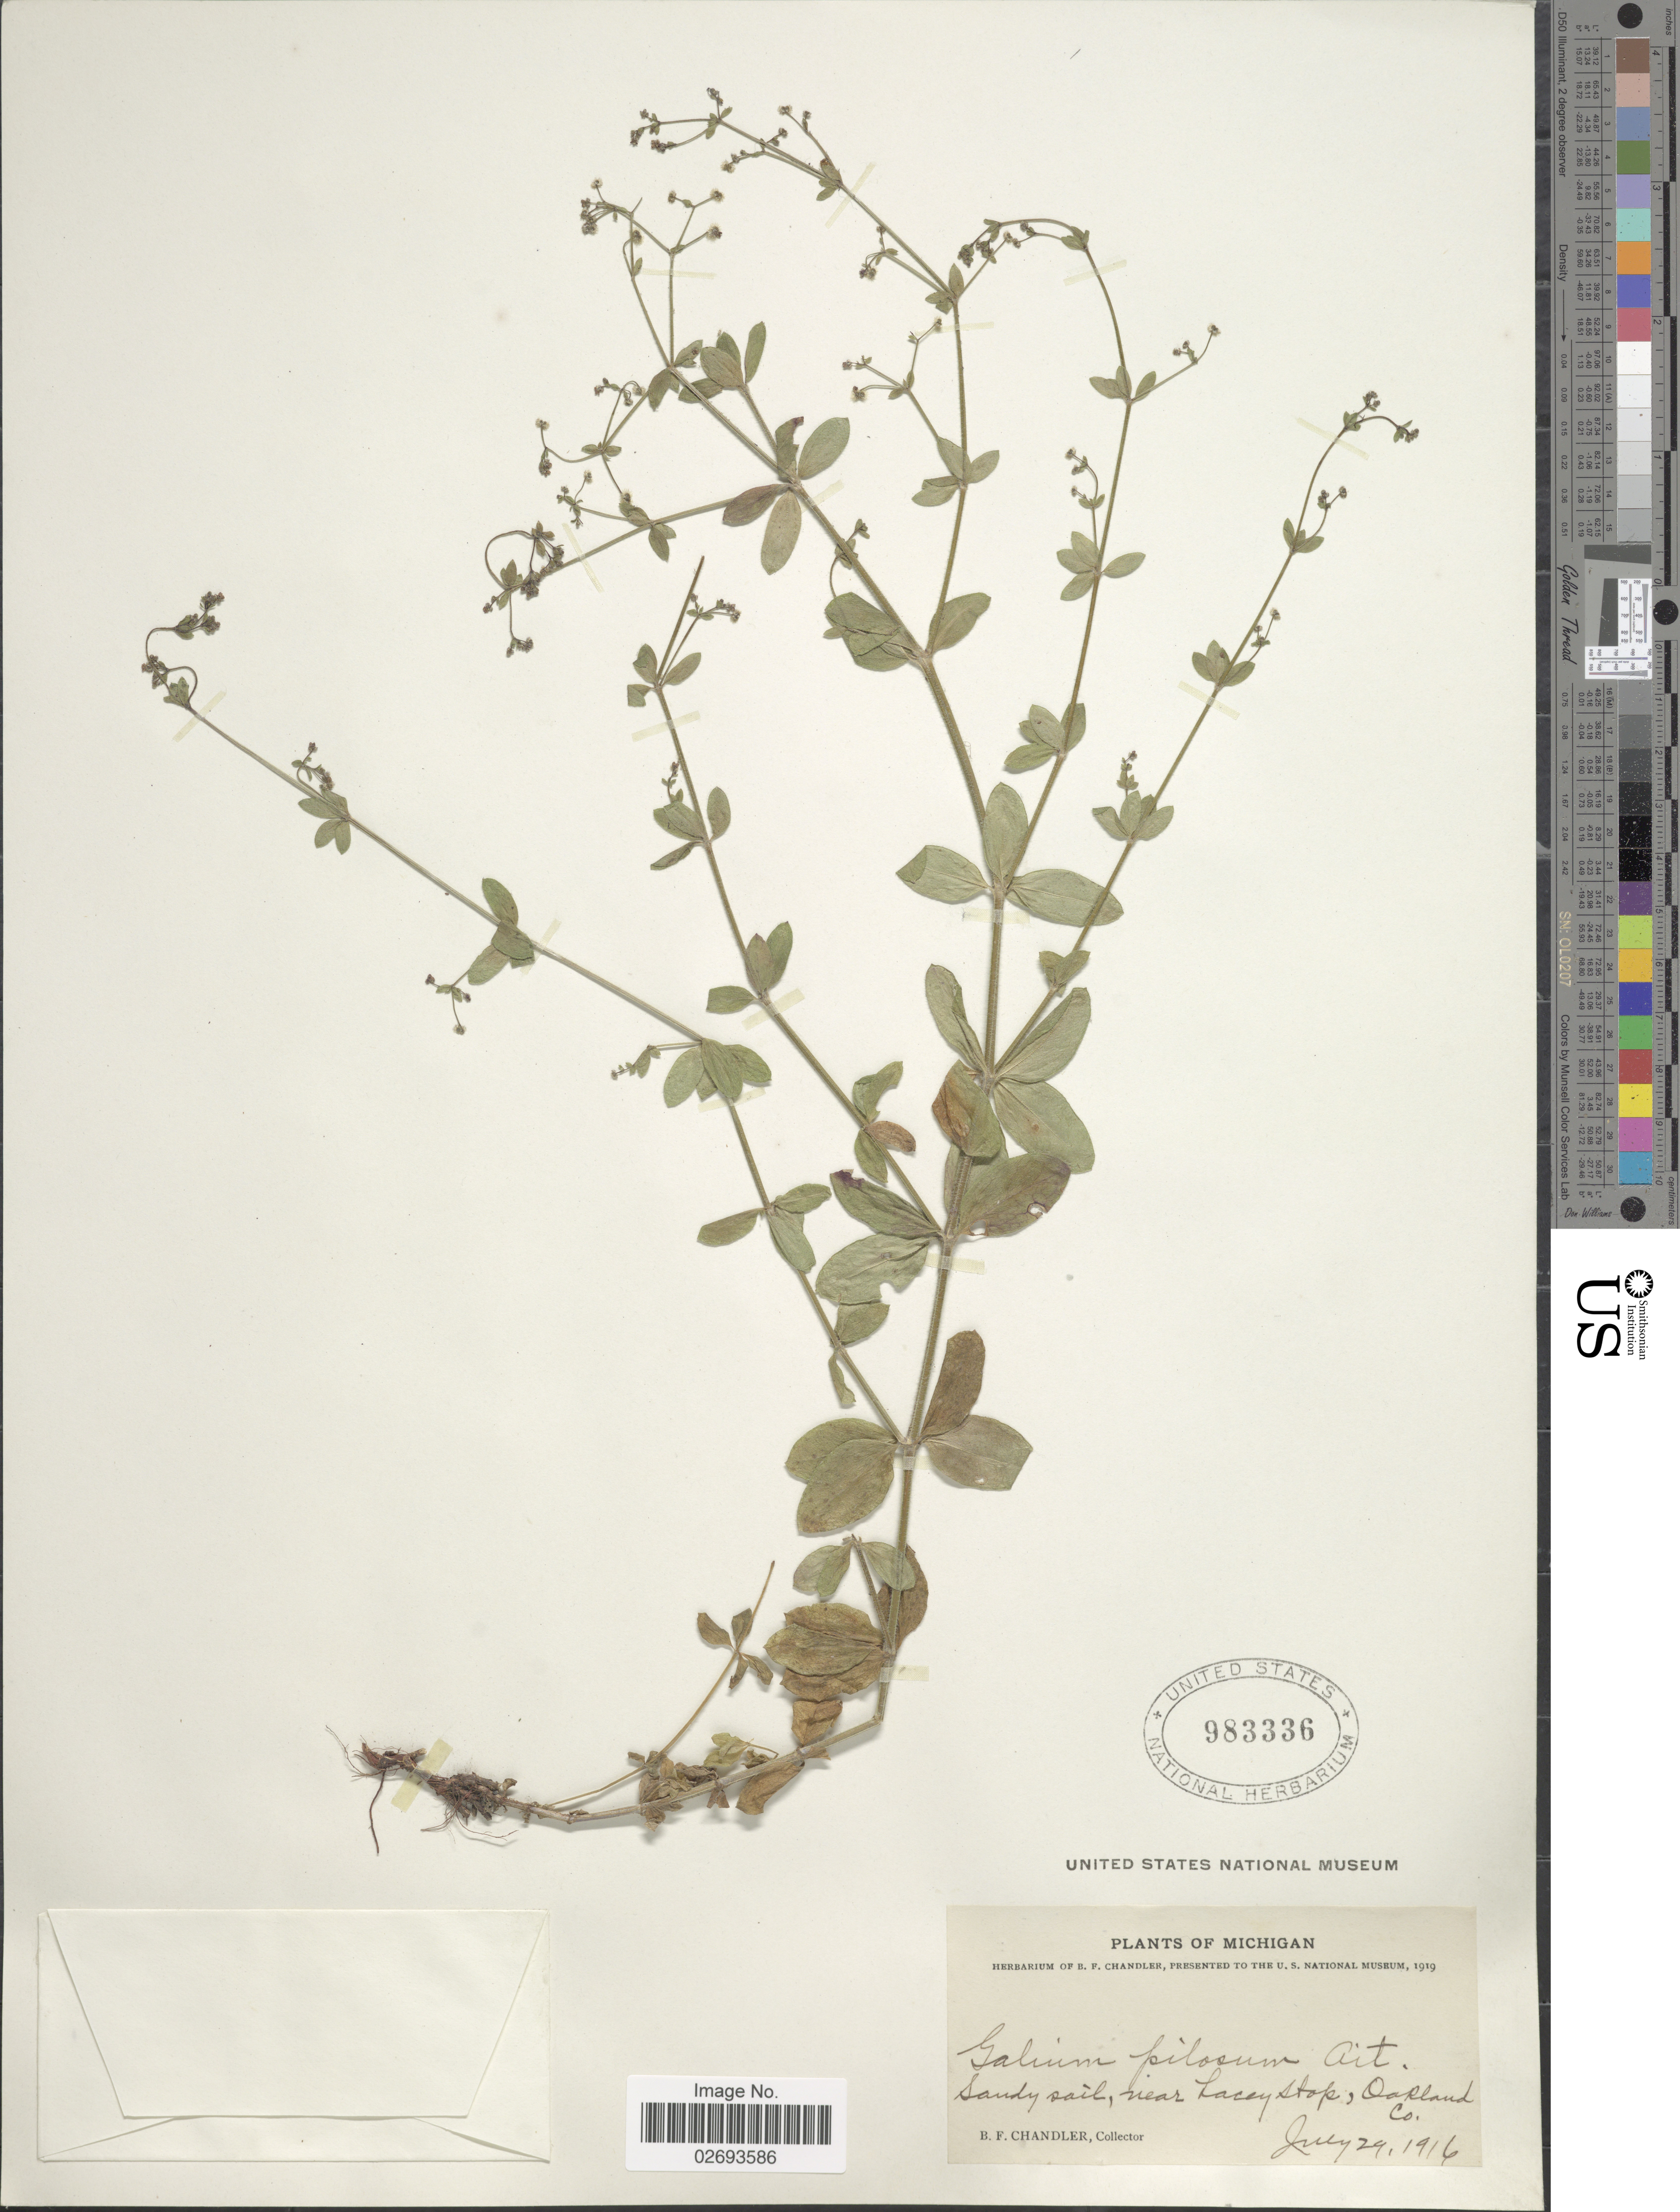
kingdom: Plantae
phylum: Tracheophyta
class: Magnoliopsida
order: Gentianales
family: Rubiaceae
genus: Galium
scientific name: Galium pilosum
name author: Aiton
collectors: B. F. Chandler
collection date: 1916-07-29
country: United States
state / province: Michigan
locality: Sandy soil, near Lacey Stop, Oakland Co.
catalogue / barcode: US 983336